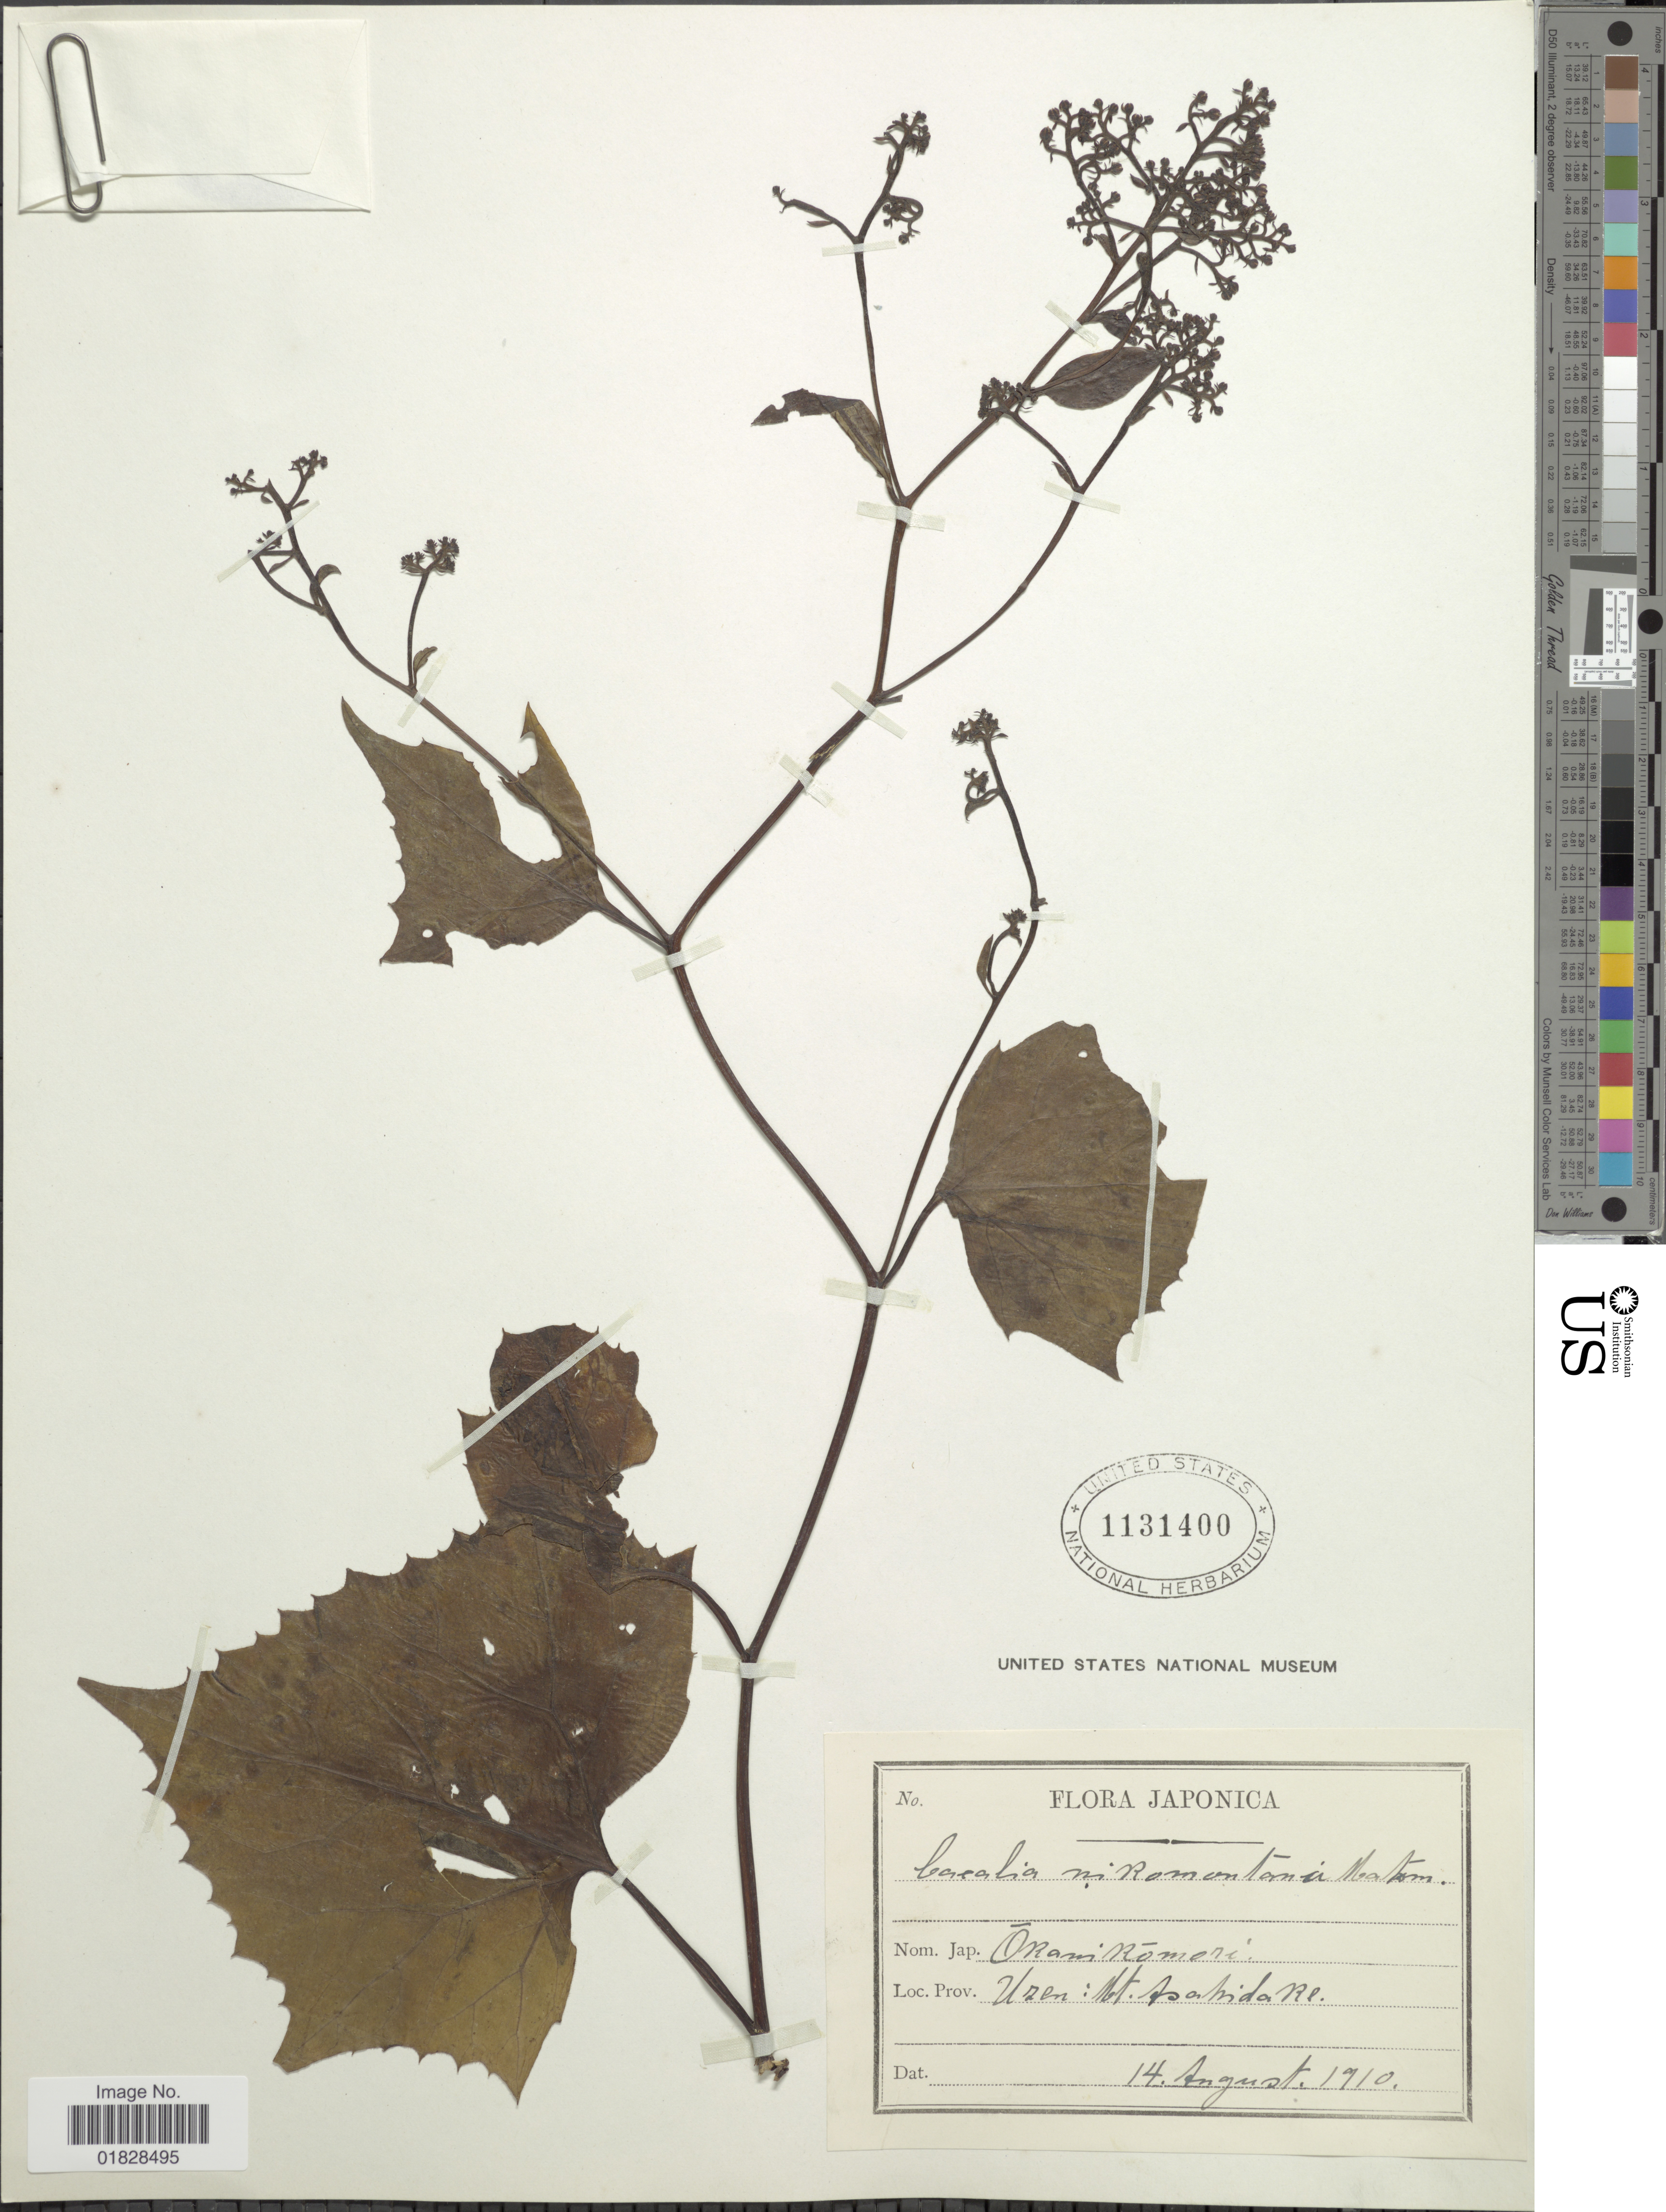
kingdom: Plantae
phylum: Tracheophyta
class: Magnoliopsida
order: Asterales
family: Asteraceae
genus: Parasenecio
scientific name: Parasenecio nikomontanus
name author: (Matsum.) H. Koyama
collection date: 1910-08-14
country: Japan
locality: Japonica. Uzen: Mt. Asahidake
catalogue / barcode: US 1131400